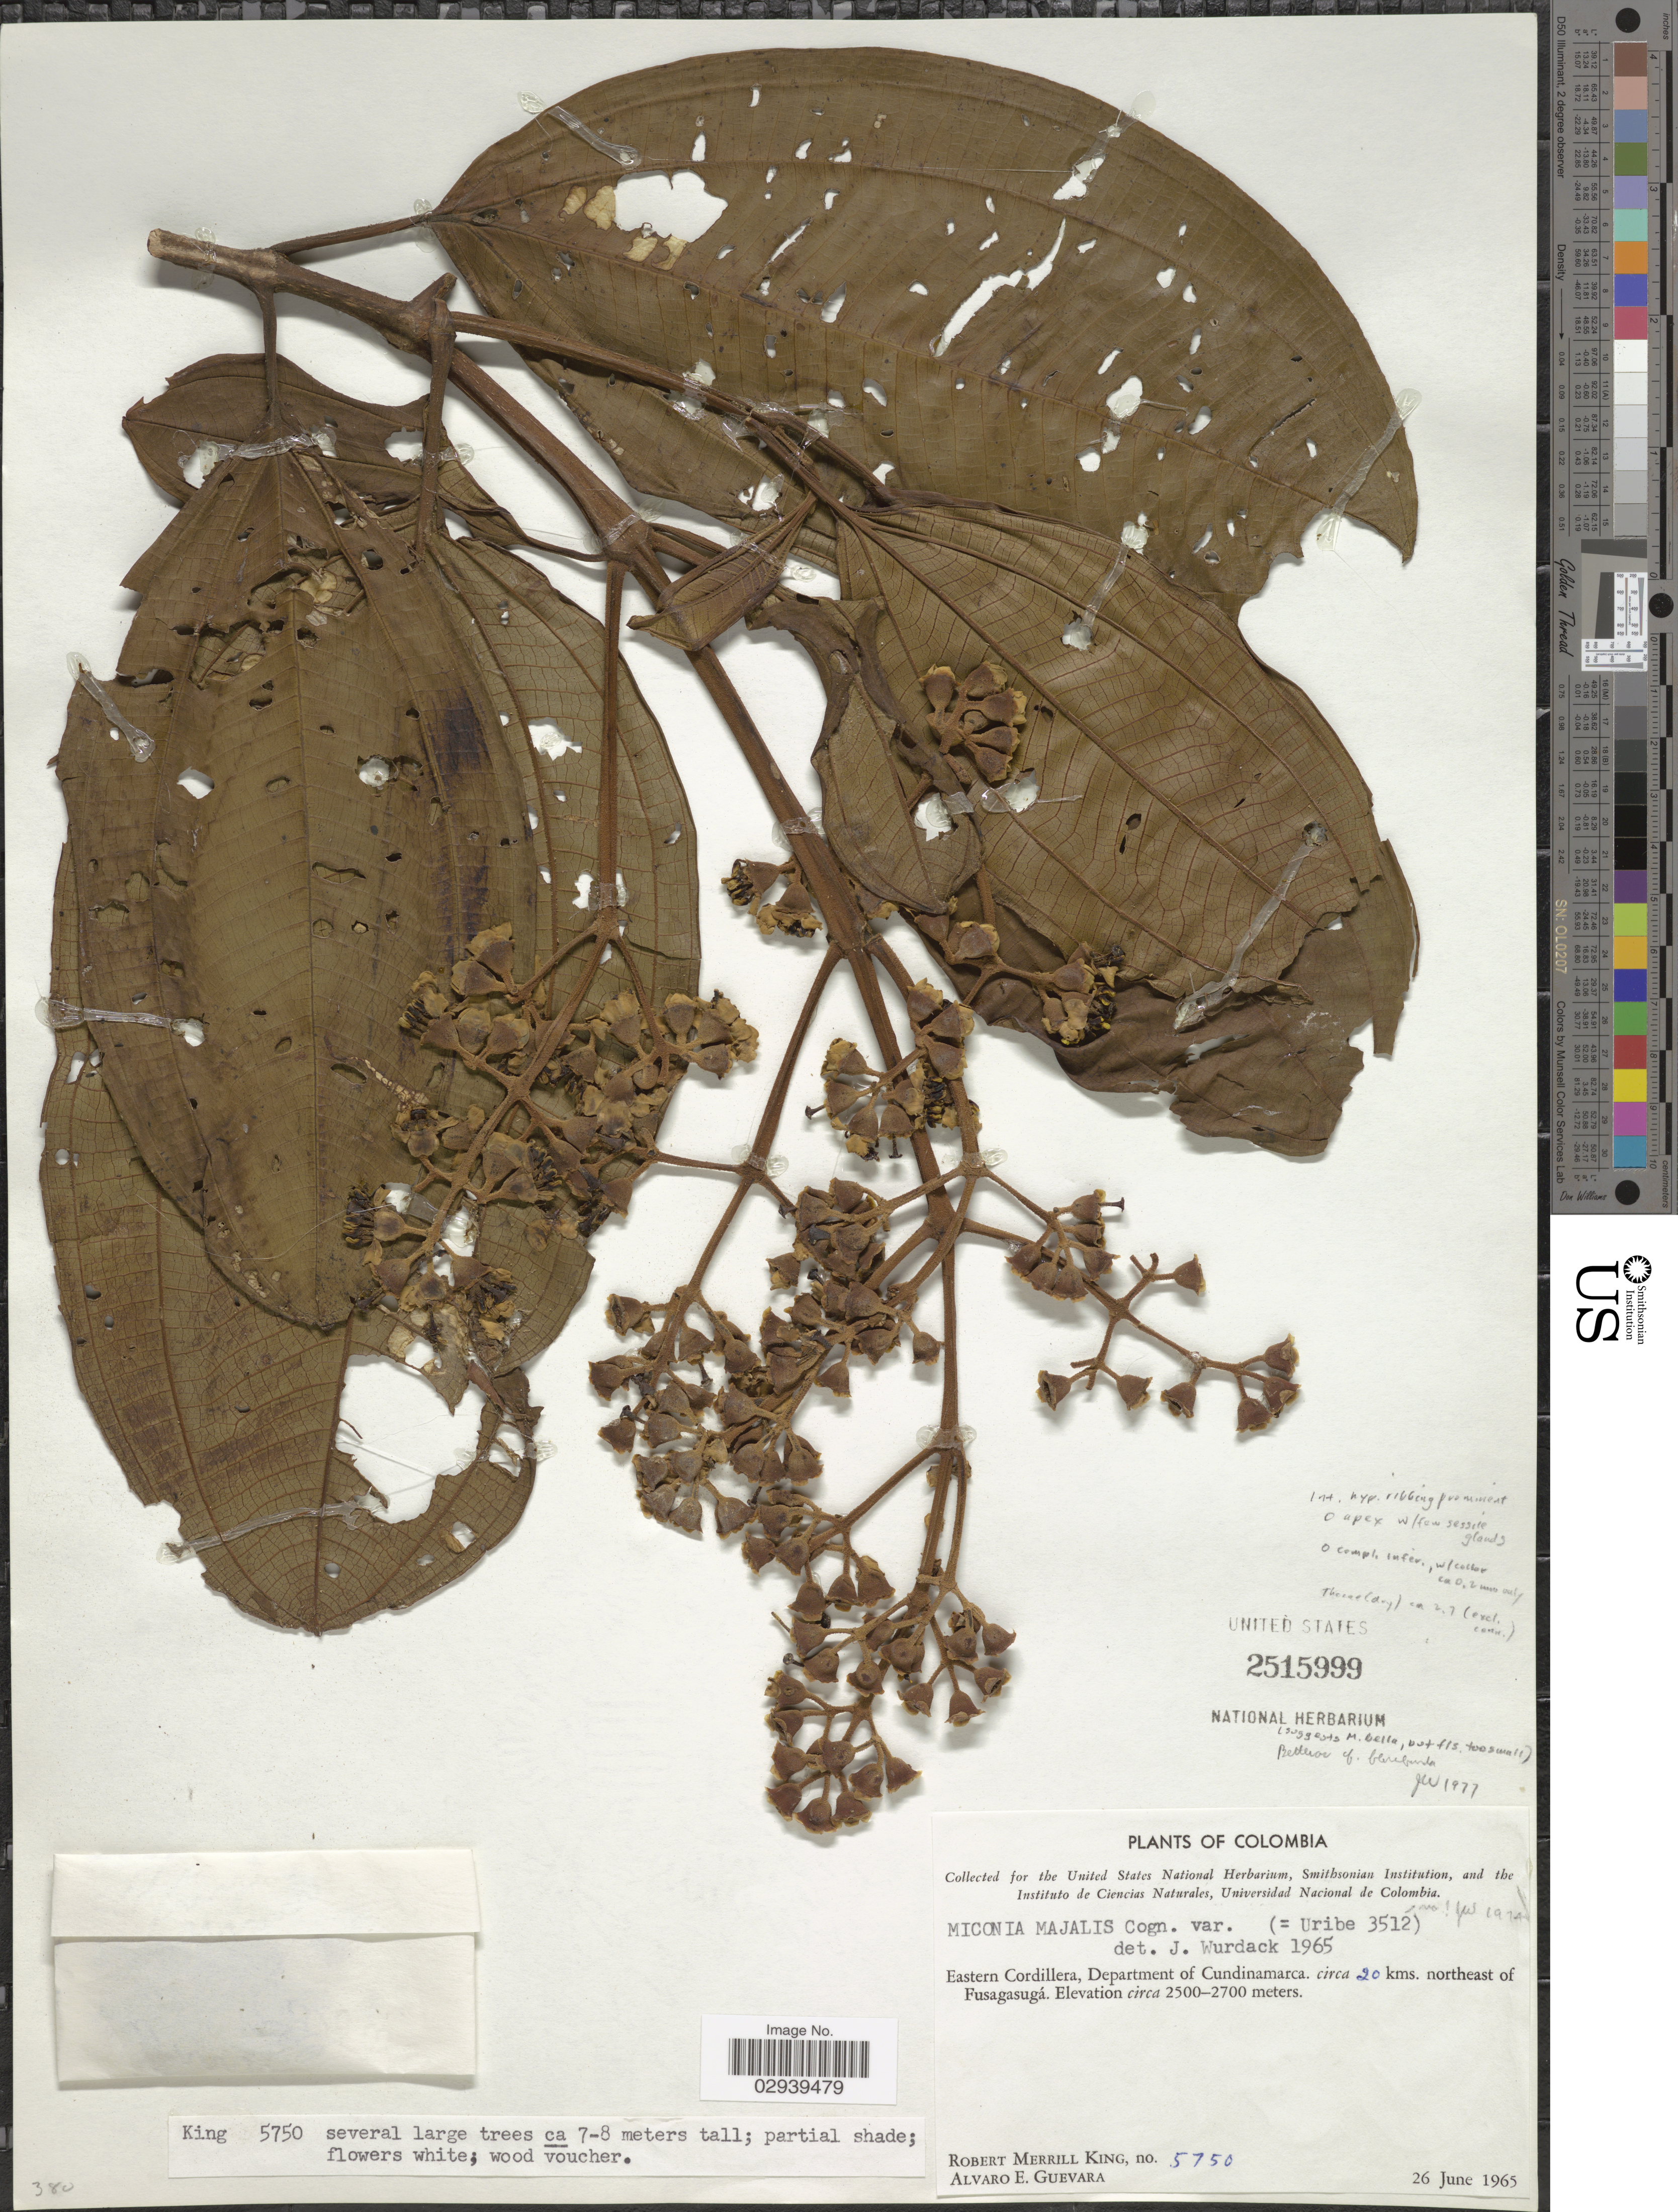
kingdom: Plantae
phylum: Tracheophyta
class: Magnoliopsida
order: Myrtales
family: Melastomataceae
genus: Miconia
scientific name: Miconia floribunda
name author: (Bonpl.) DC.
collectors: R. M. King & A. E. Guevara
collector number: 5750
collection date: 1965-06-26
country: Colombia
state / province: Cundinamarca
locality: Eastern Cordillera, Department of Cundinamarca, circa 20 kms. northeast of Fusagasugá.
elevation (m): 2500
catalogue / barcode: US 2515999